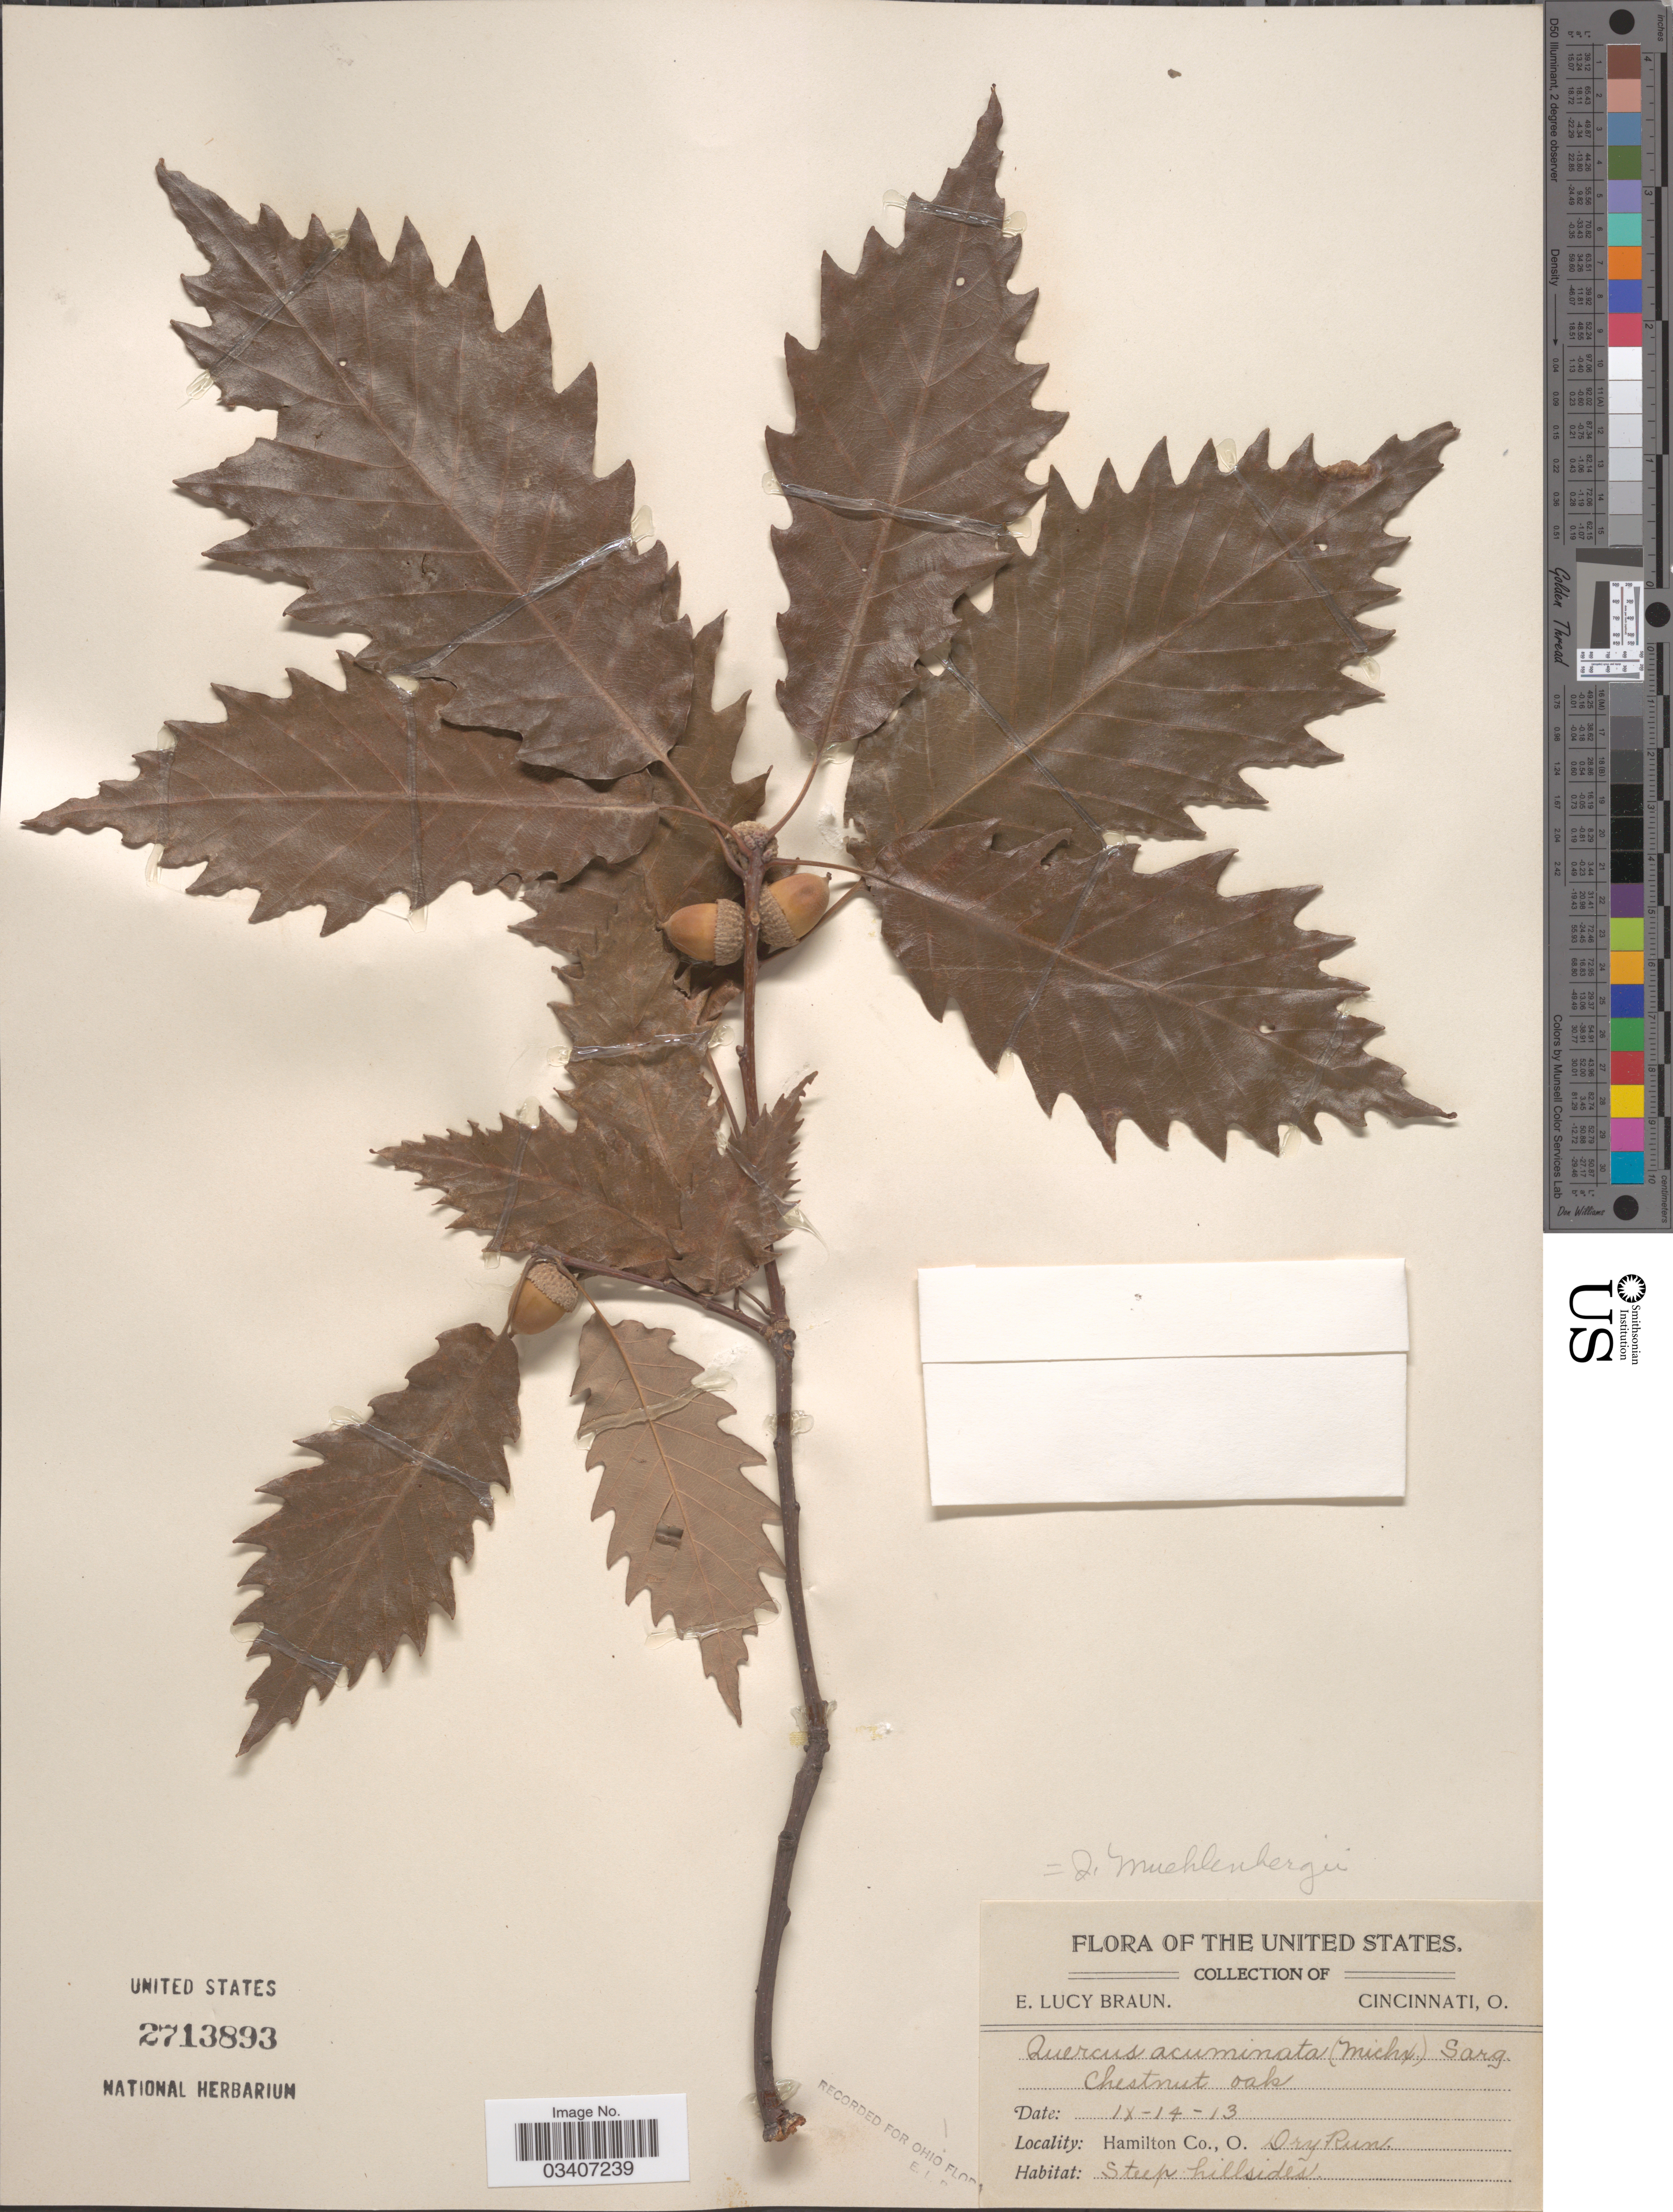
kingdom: Plantae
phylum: Tracheophyta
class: Magnoliopsida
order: Fagales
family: Fagaceae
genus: Quercus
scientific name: Quercus muehlenbergii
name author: Engelm.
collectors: E. L. Braun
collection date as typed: Transcribed d/m/y: 14/9/13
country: United States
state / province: Ohio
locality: Hamilton Co. Dry Run.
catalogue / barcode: US 2713893